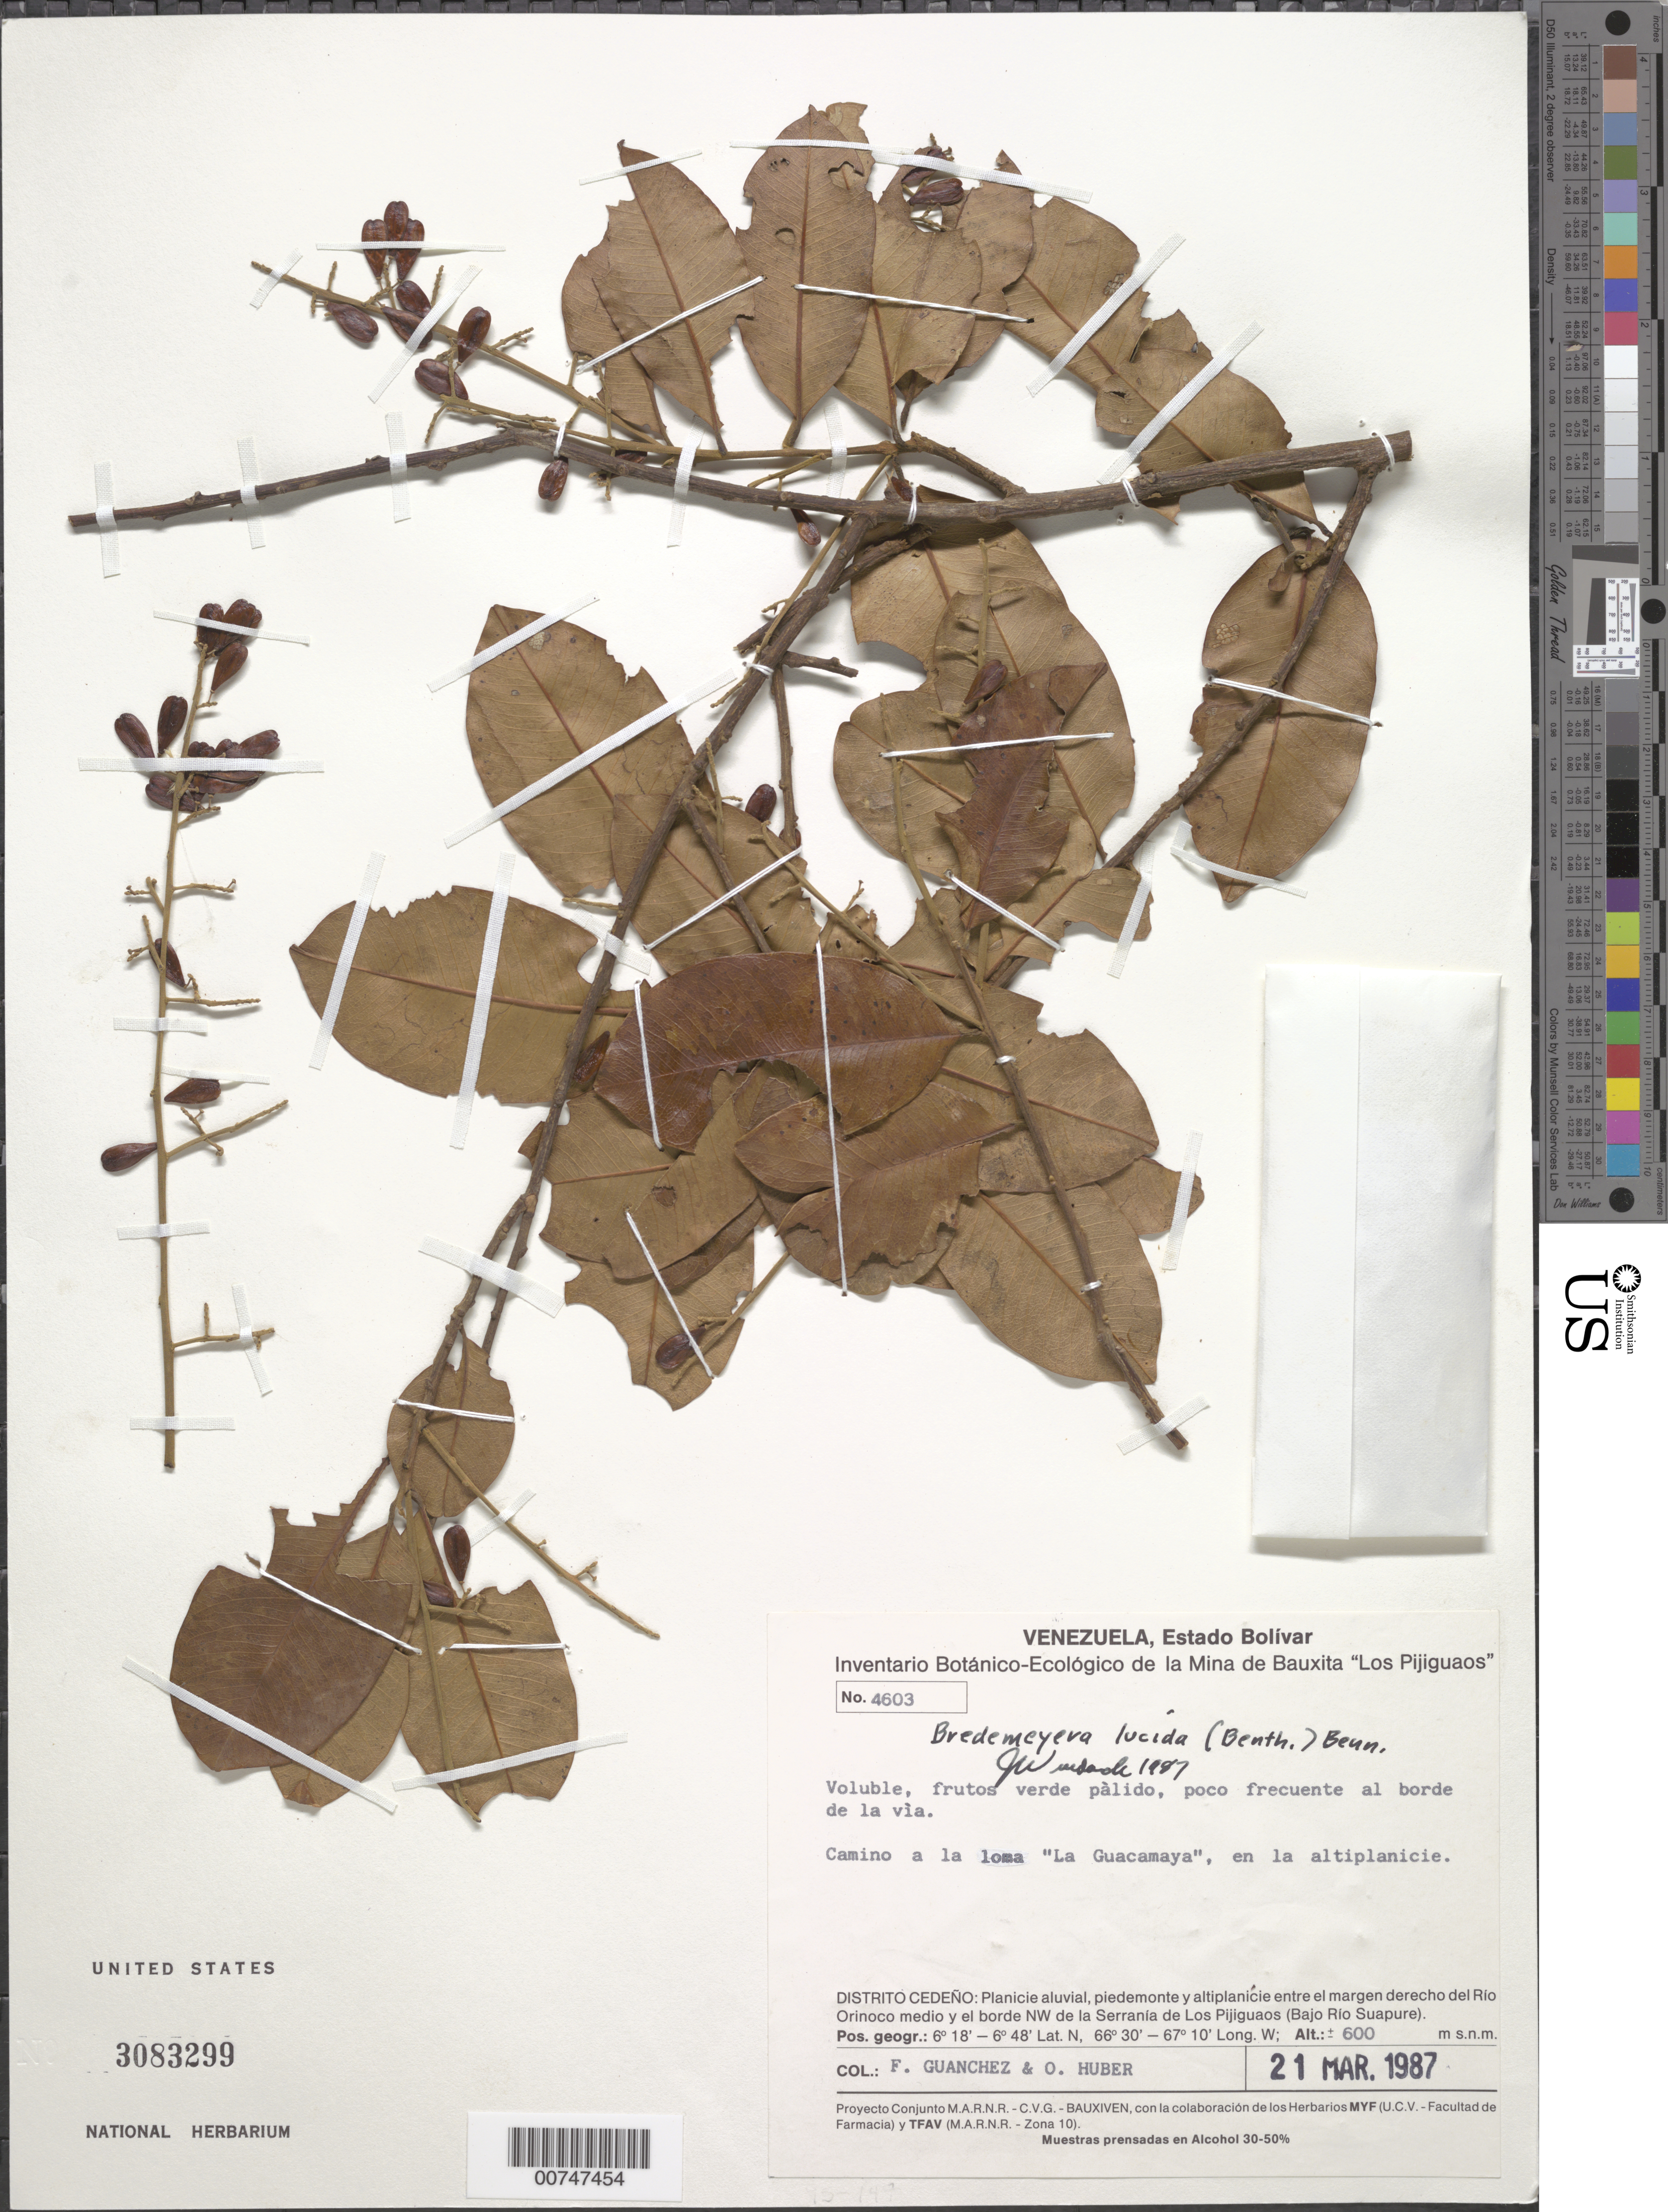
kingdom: Plantae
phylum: Tracheophyta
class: Magnoliopsida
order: Fabales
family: Polygalaceae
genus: Bredemeyera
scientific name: Bredemeyera lucida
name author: (Benth.) Klotzsch ex Hassk.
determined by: Wurdack, John J., (US), US (UNITED STATES)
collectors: F. Guánchez M. & O. Huber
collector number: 4603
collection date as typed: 21-Mar-87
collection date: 1987-03-21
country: Venezuela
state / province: Bolívar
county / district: Cedeño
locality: Río Orinoco medio to el borde NW de la Serrania de Los Pijiguaos (Bajo Río Suapure)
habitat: Altiplanicie; roadside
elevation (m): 600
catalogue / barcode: US 3083299